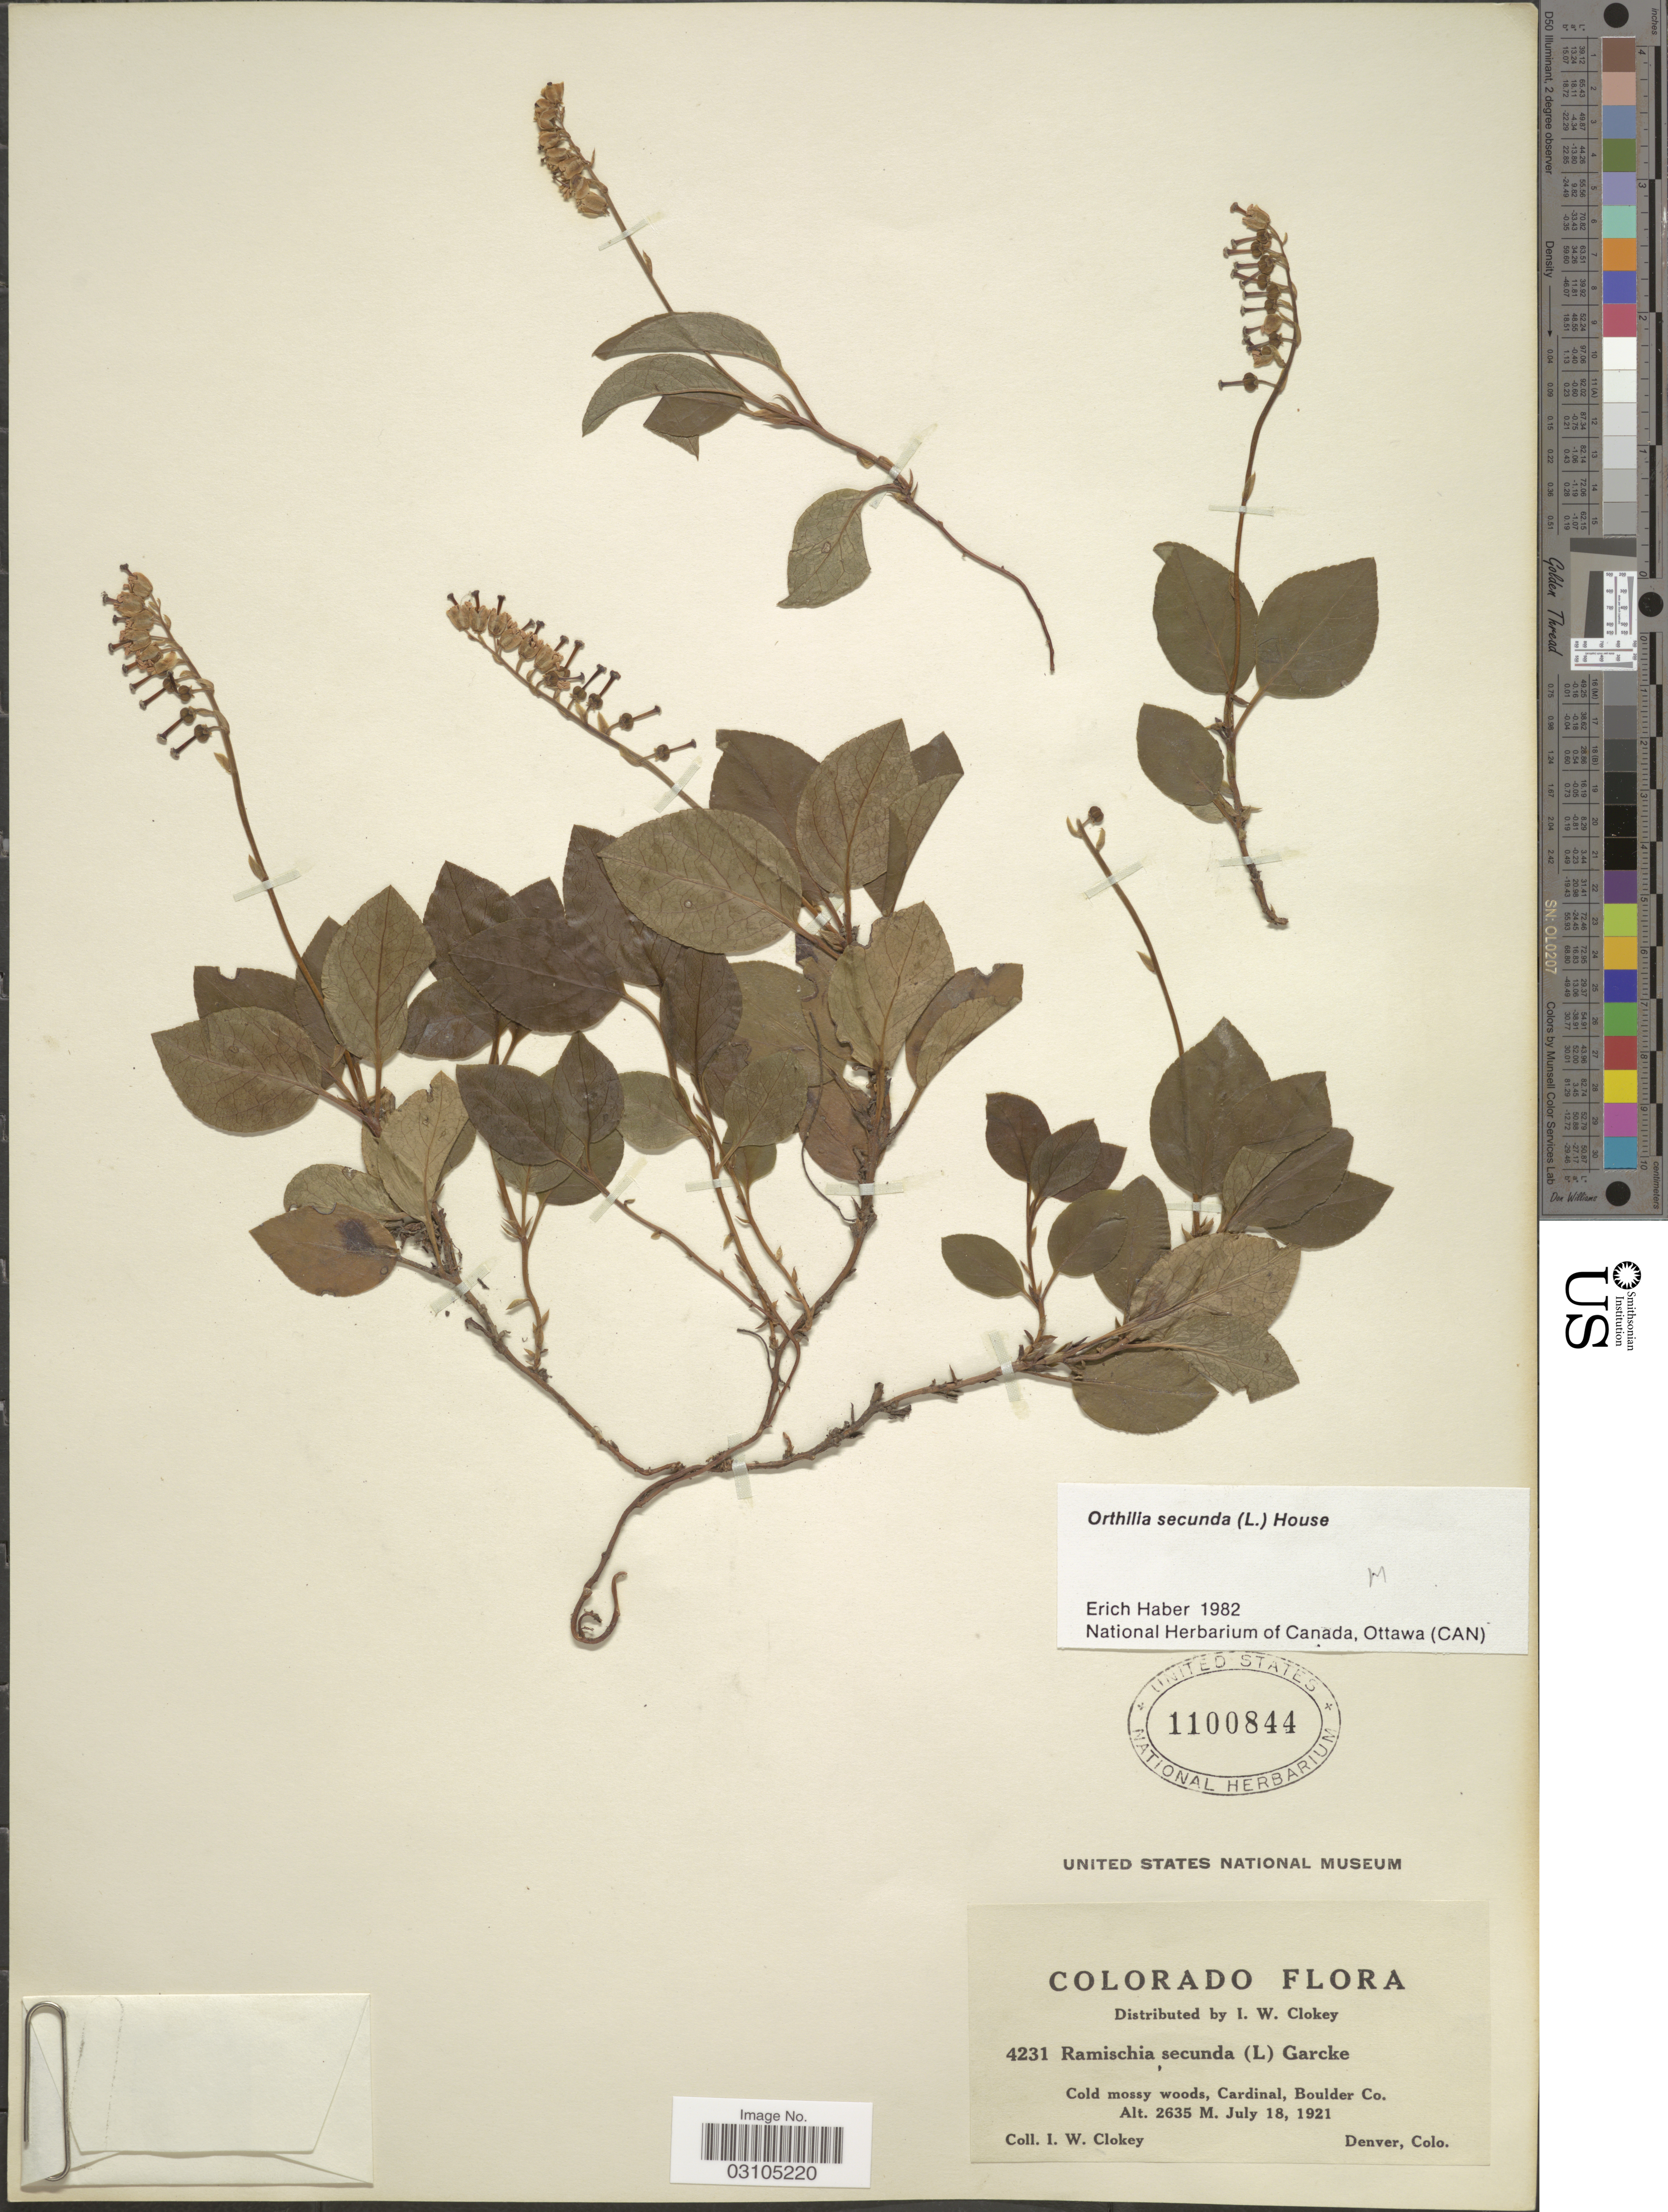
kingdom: Plantae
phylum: Tracheophyta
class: Magnoliopsida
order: Ericales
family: Ericaceae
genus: Orthilia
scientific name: Orthilia secunda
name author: (L.) House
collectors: I. W. Clokey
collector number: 4231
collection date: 1921-07-18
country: United States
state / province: Colorado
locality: Cardinal, Boulder Co.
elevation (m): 2635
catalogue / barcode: US 1100844